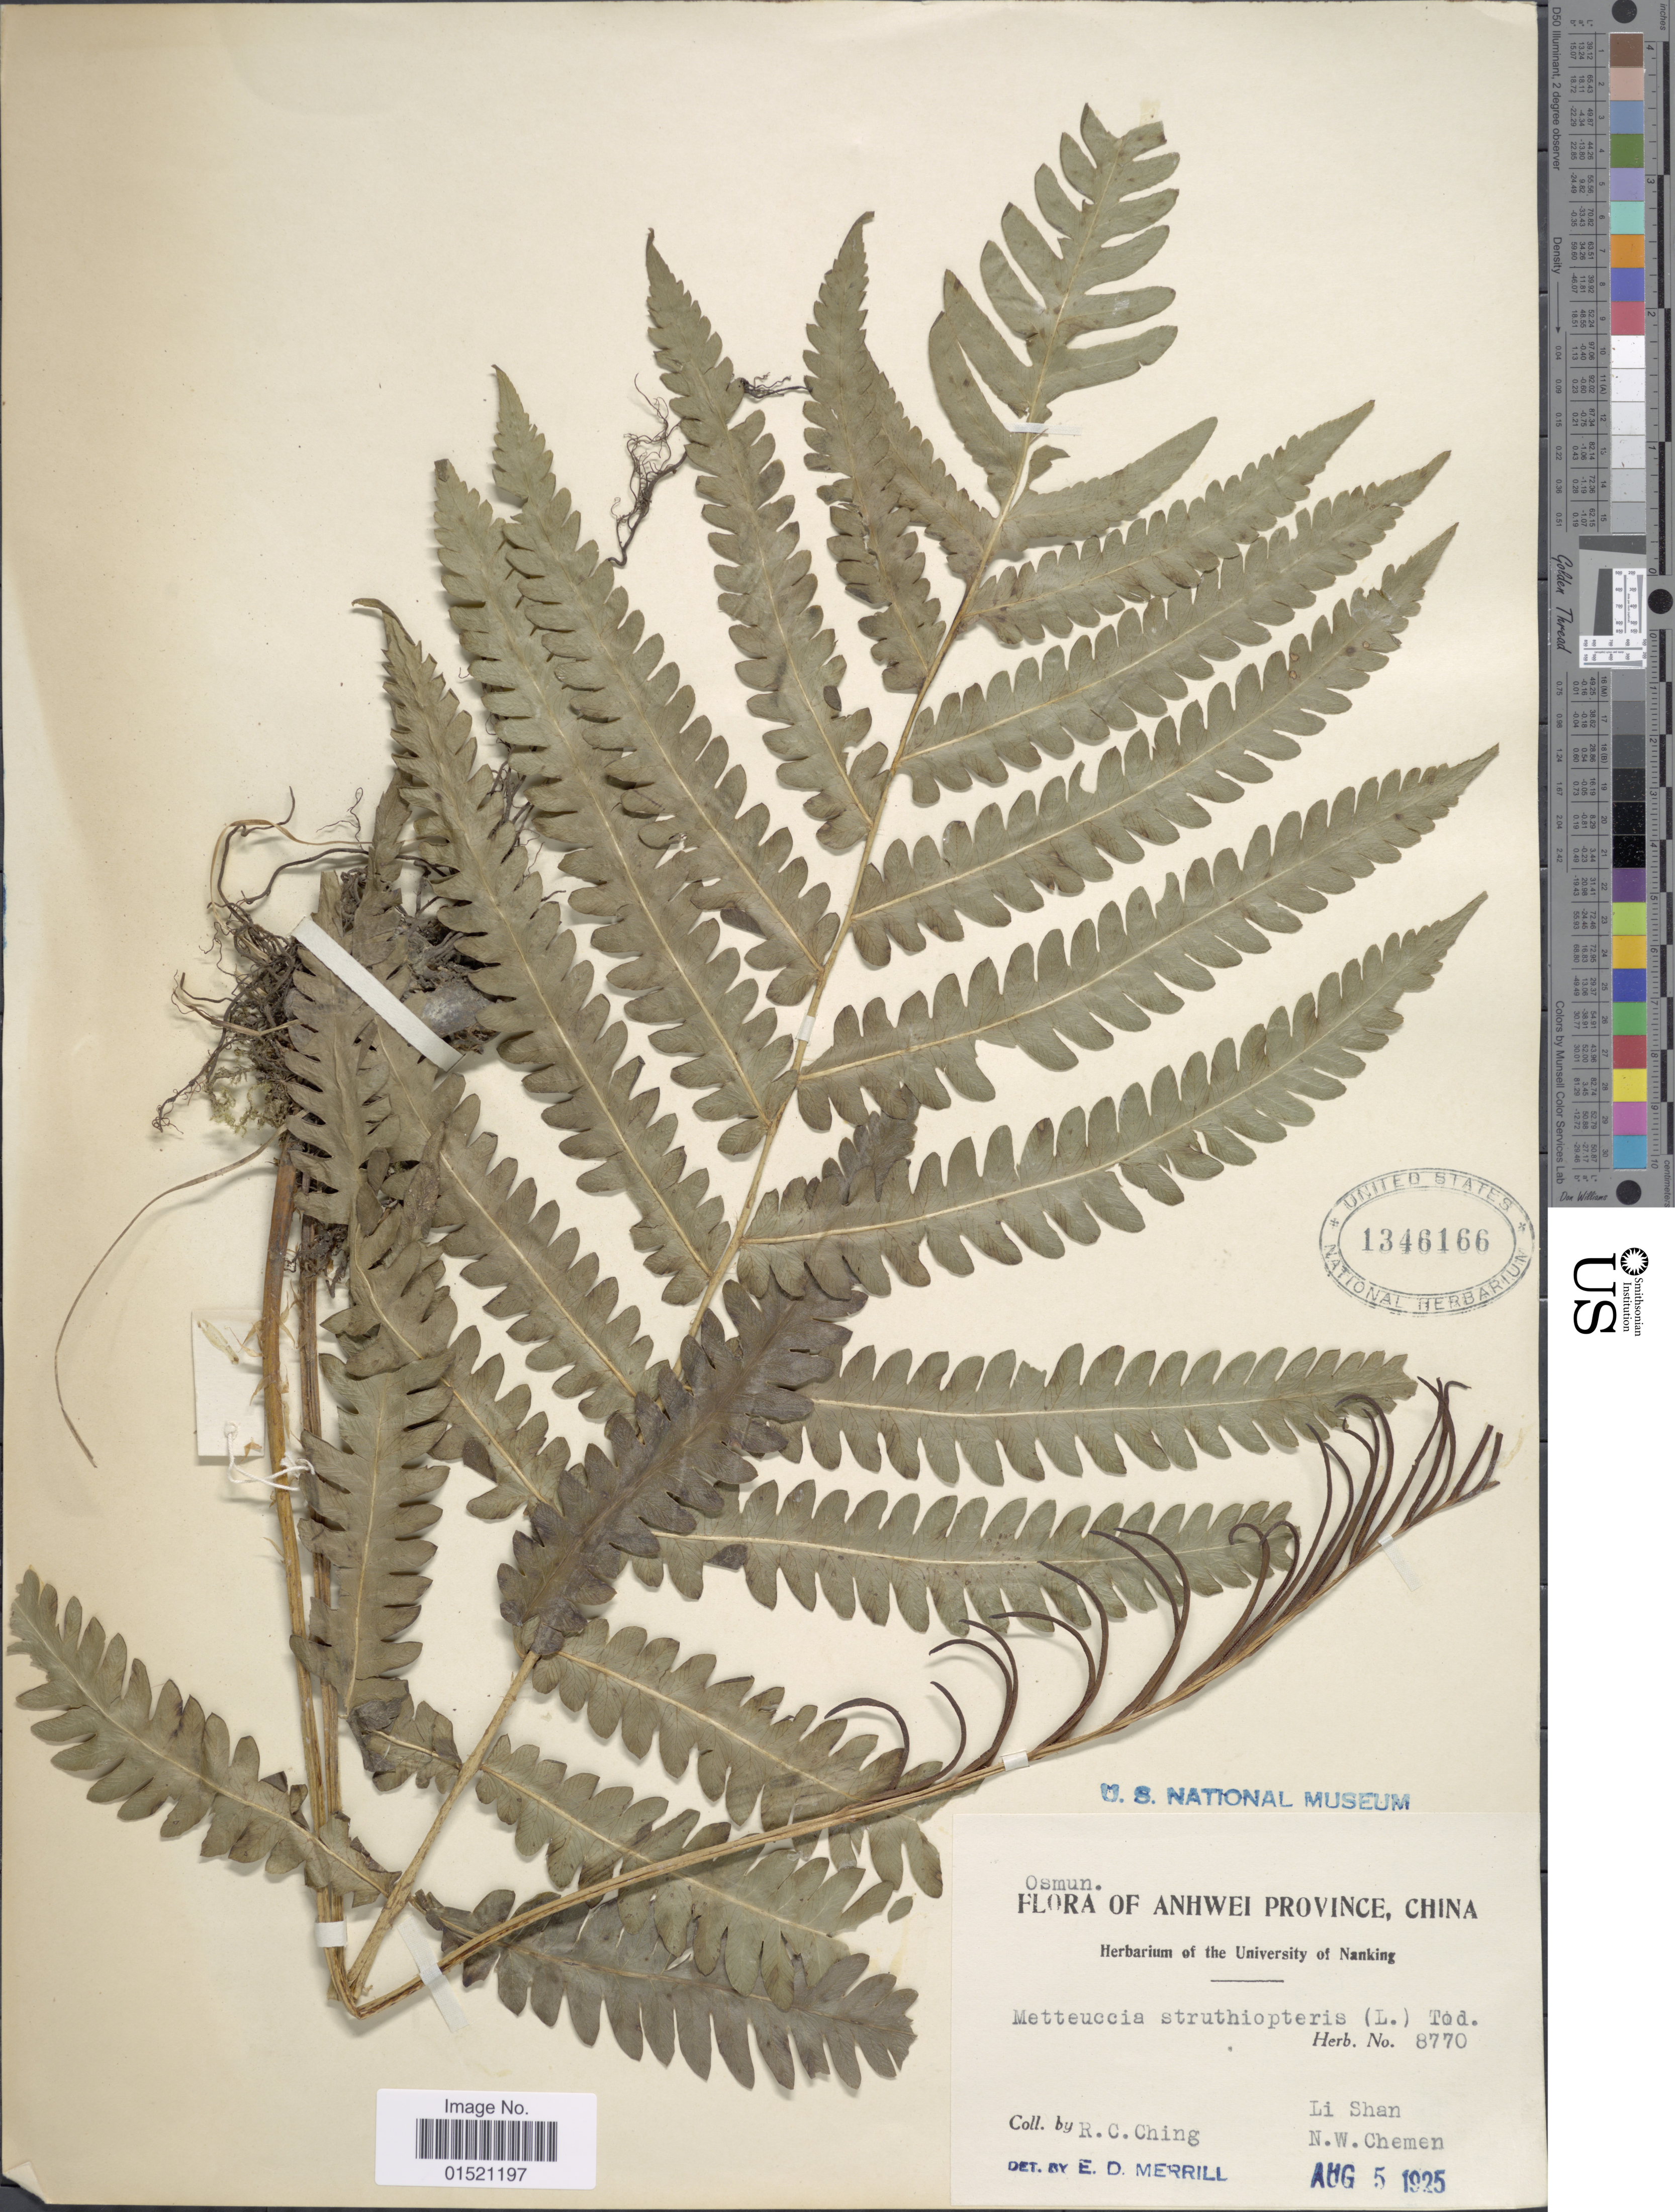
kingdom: Plantae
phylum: Tracheophyta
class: Polypodiopsida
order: Polypodiales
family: Onocleaceae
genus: Pentarhizidium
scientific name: Pentarhizidium orientale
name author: (Hook.) Hayata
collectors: R. C. Ching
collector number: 8770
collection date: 1925-08-05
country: China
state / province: Anhui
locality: Anhwei Province, Li Shan N.W. Chemen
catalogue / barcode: US 1346166